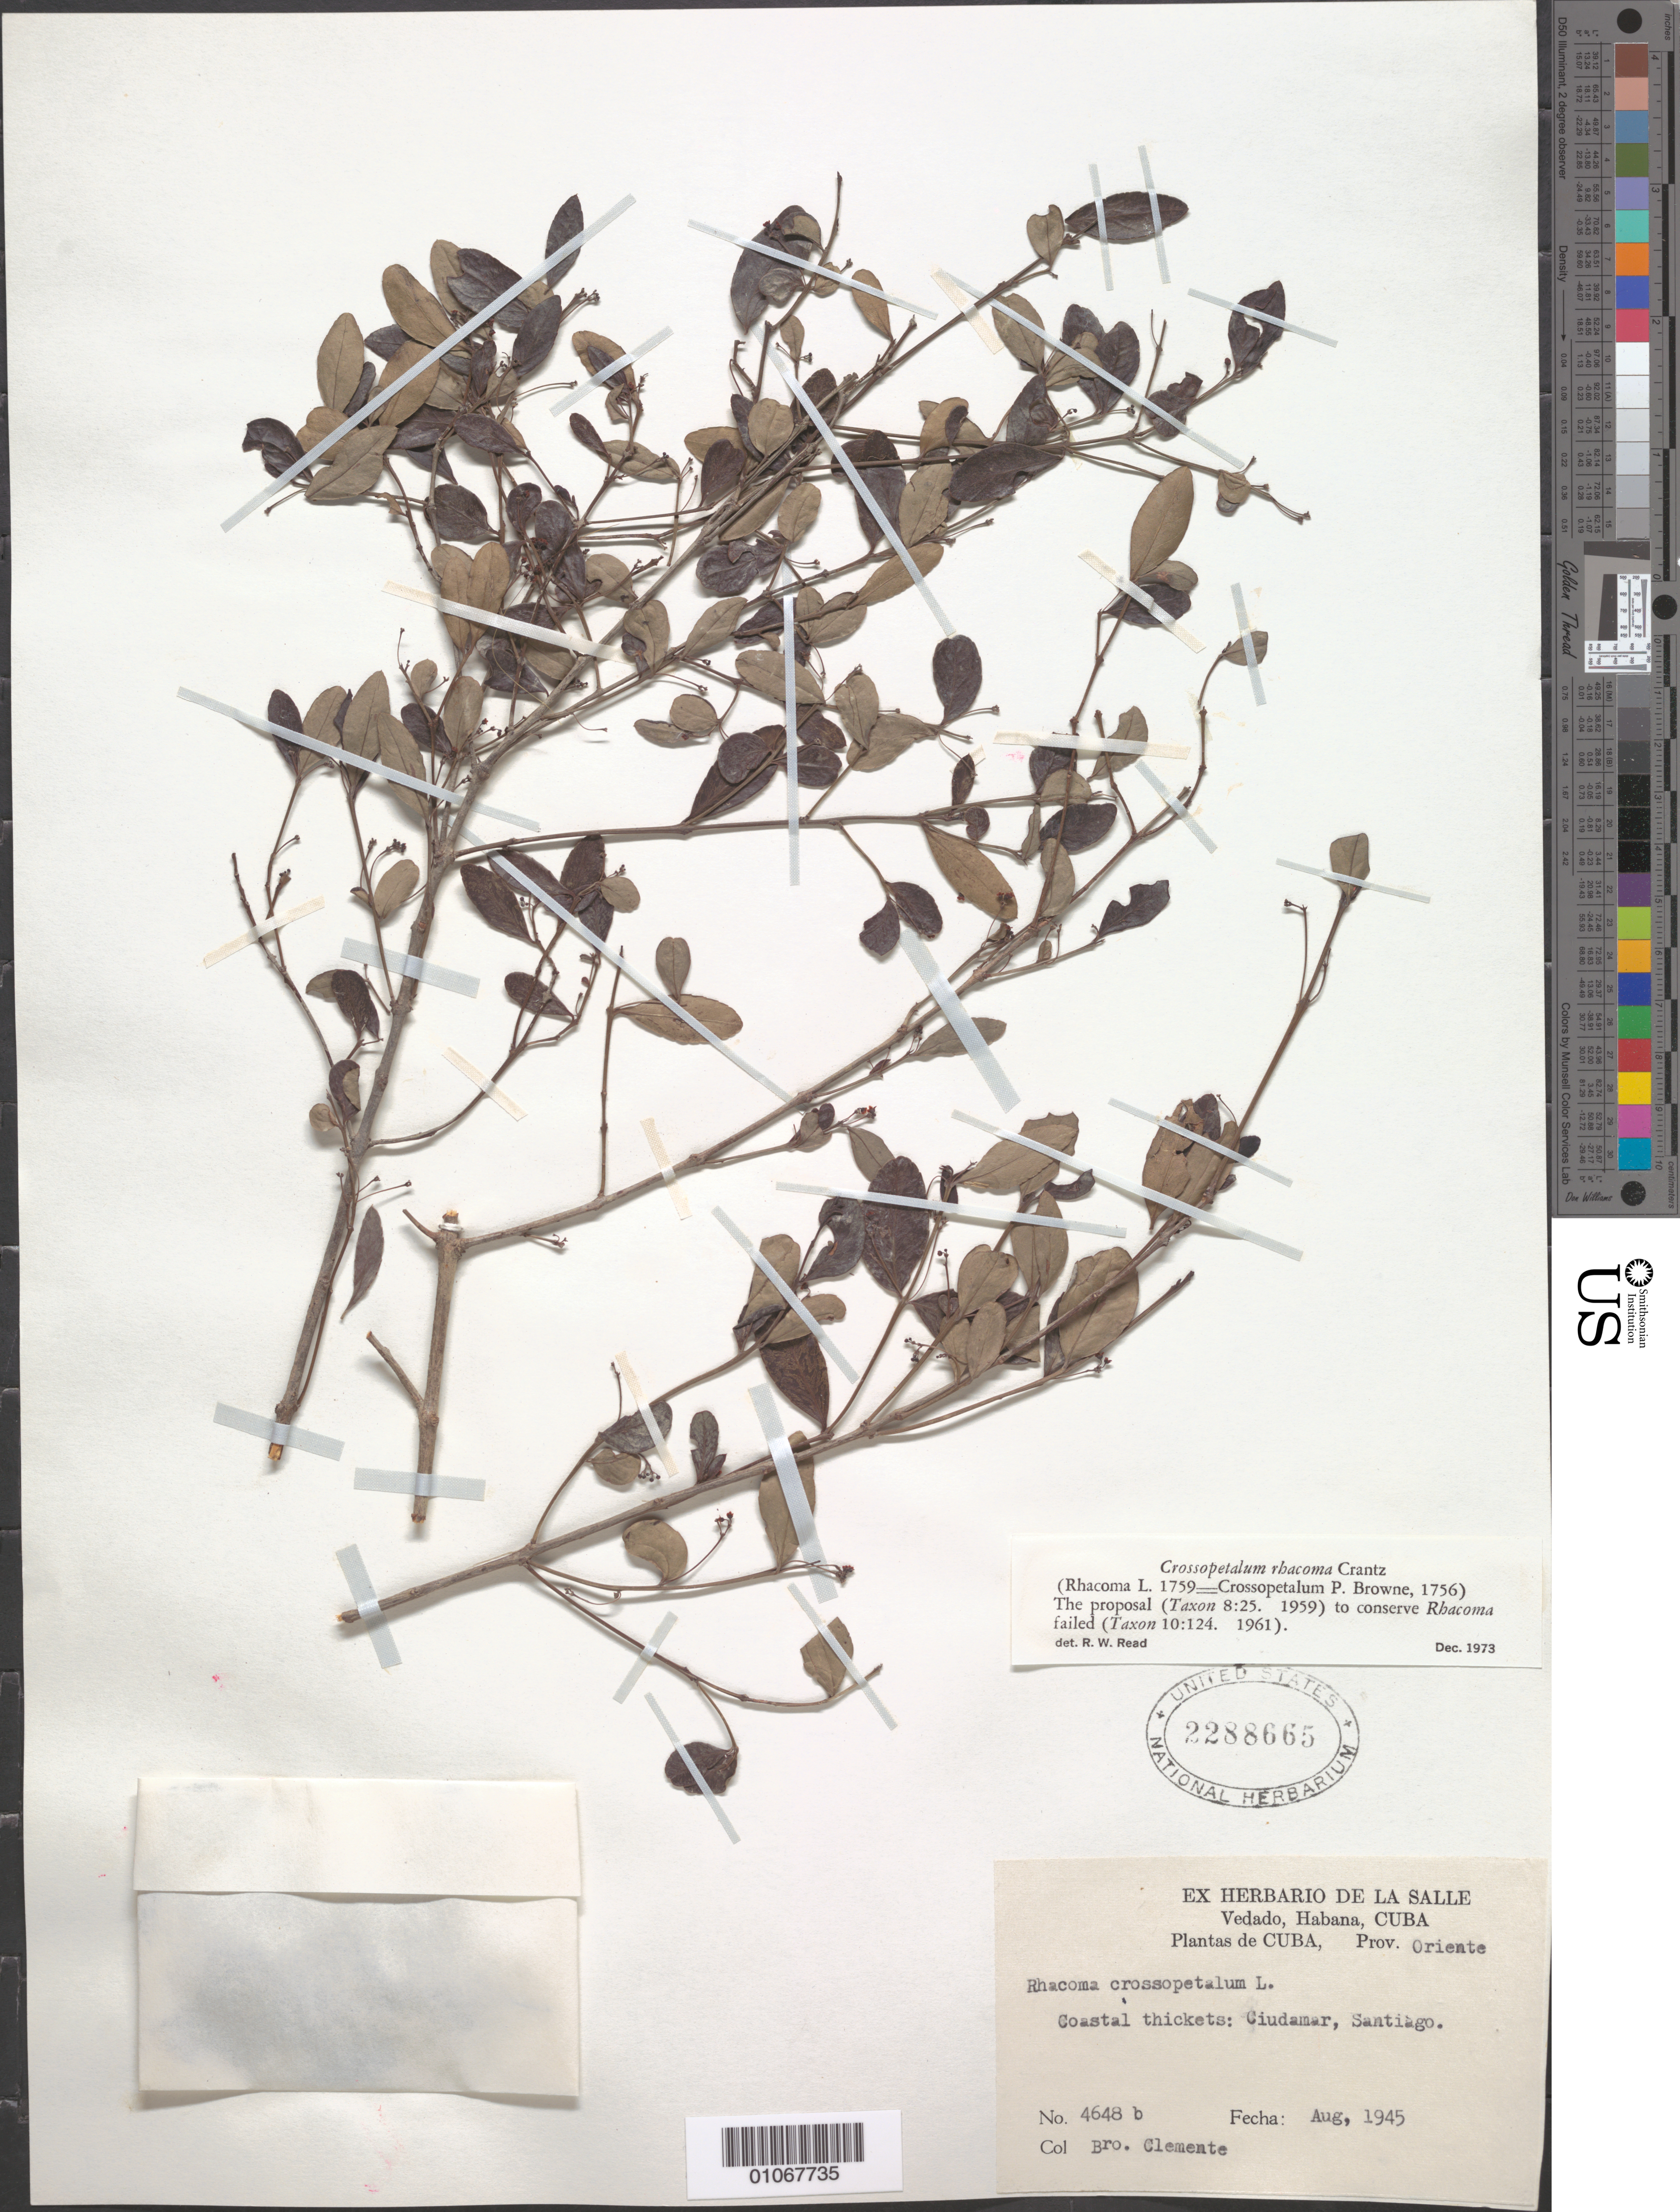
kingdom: Plantae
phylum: Tracheophyta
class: Magnoliopsida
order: Celastrales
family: Celastraceae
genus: Crossopetalum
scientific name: Crossopetalum rhacoma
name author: Crantz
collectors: Bro. Clemente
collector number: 4648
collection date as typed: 01 Aug 1945 to 31 Aug 1945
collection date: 1945-08-01/1945-08-31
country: Cuba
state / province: Santiago de Cuba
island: Cuba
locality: Coastal thickets, Ciudamar, Santiago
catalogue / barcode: US 2288665